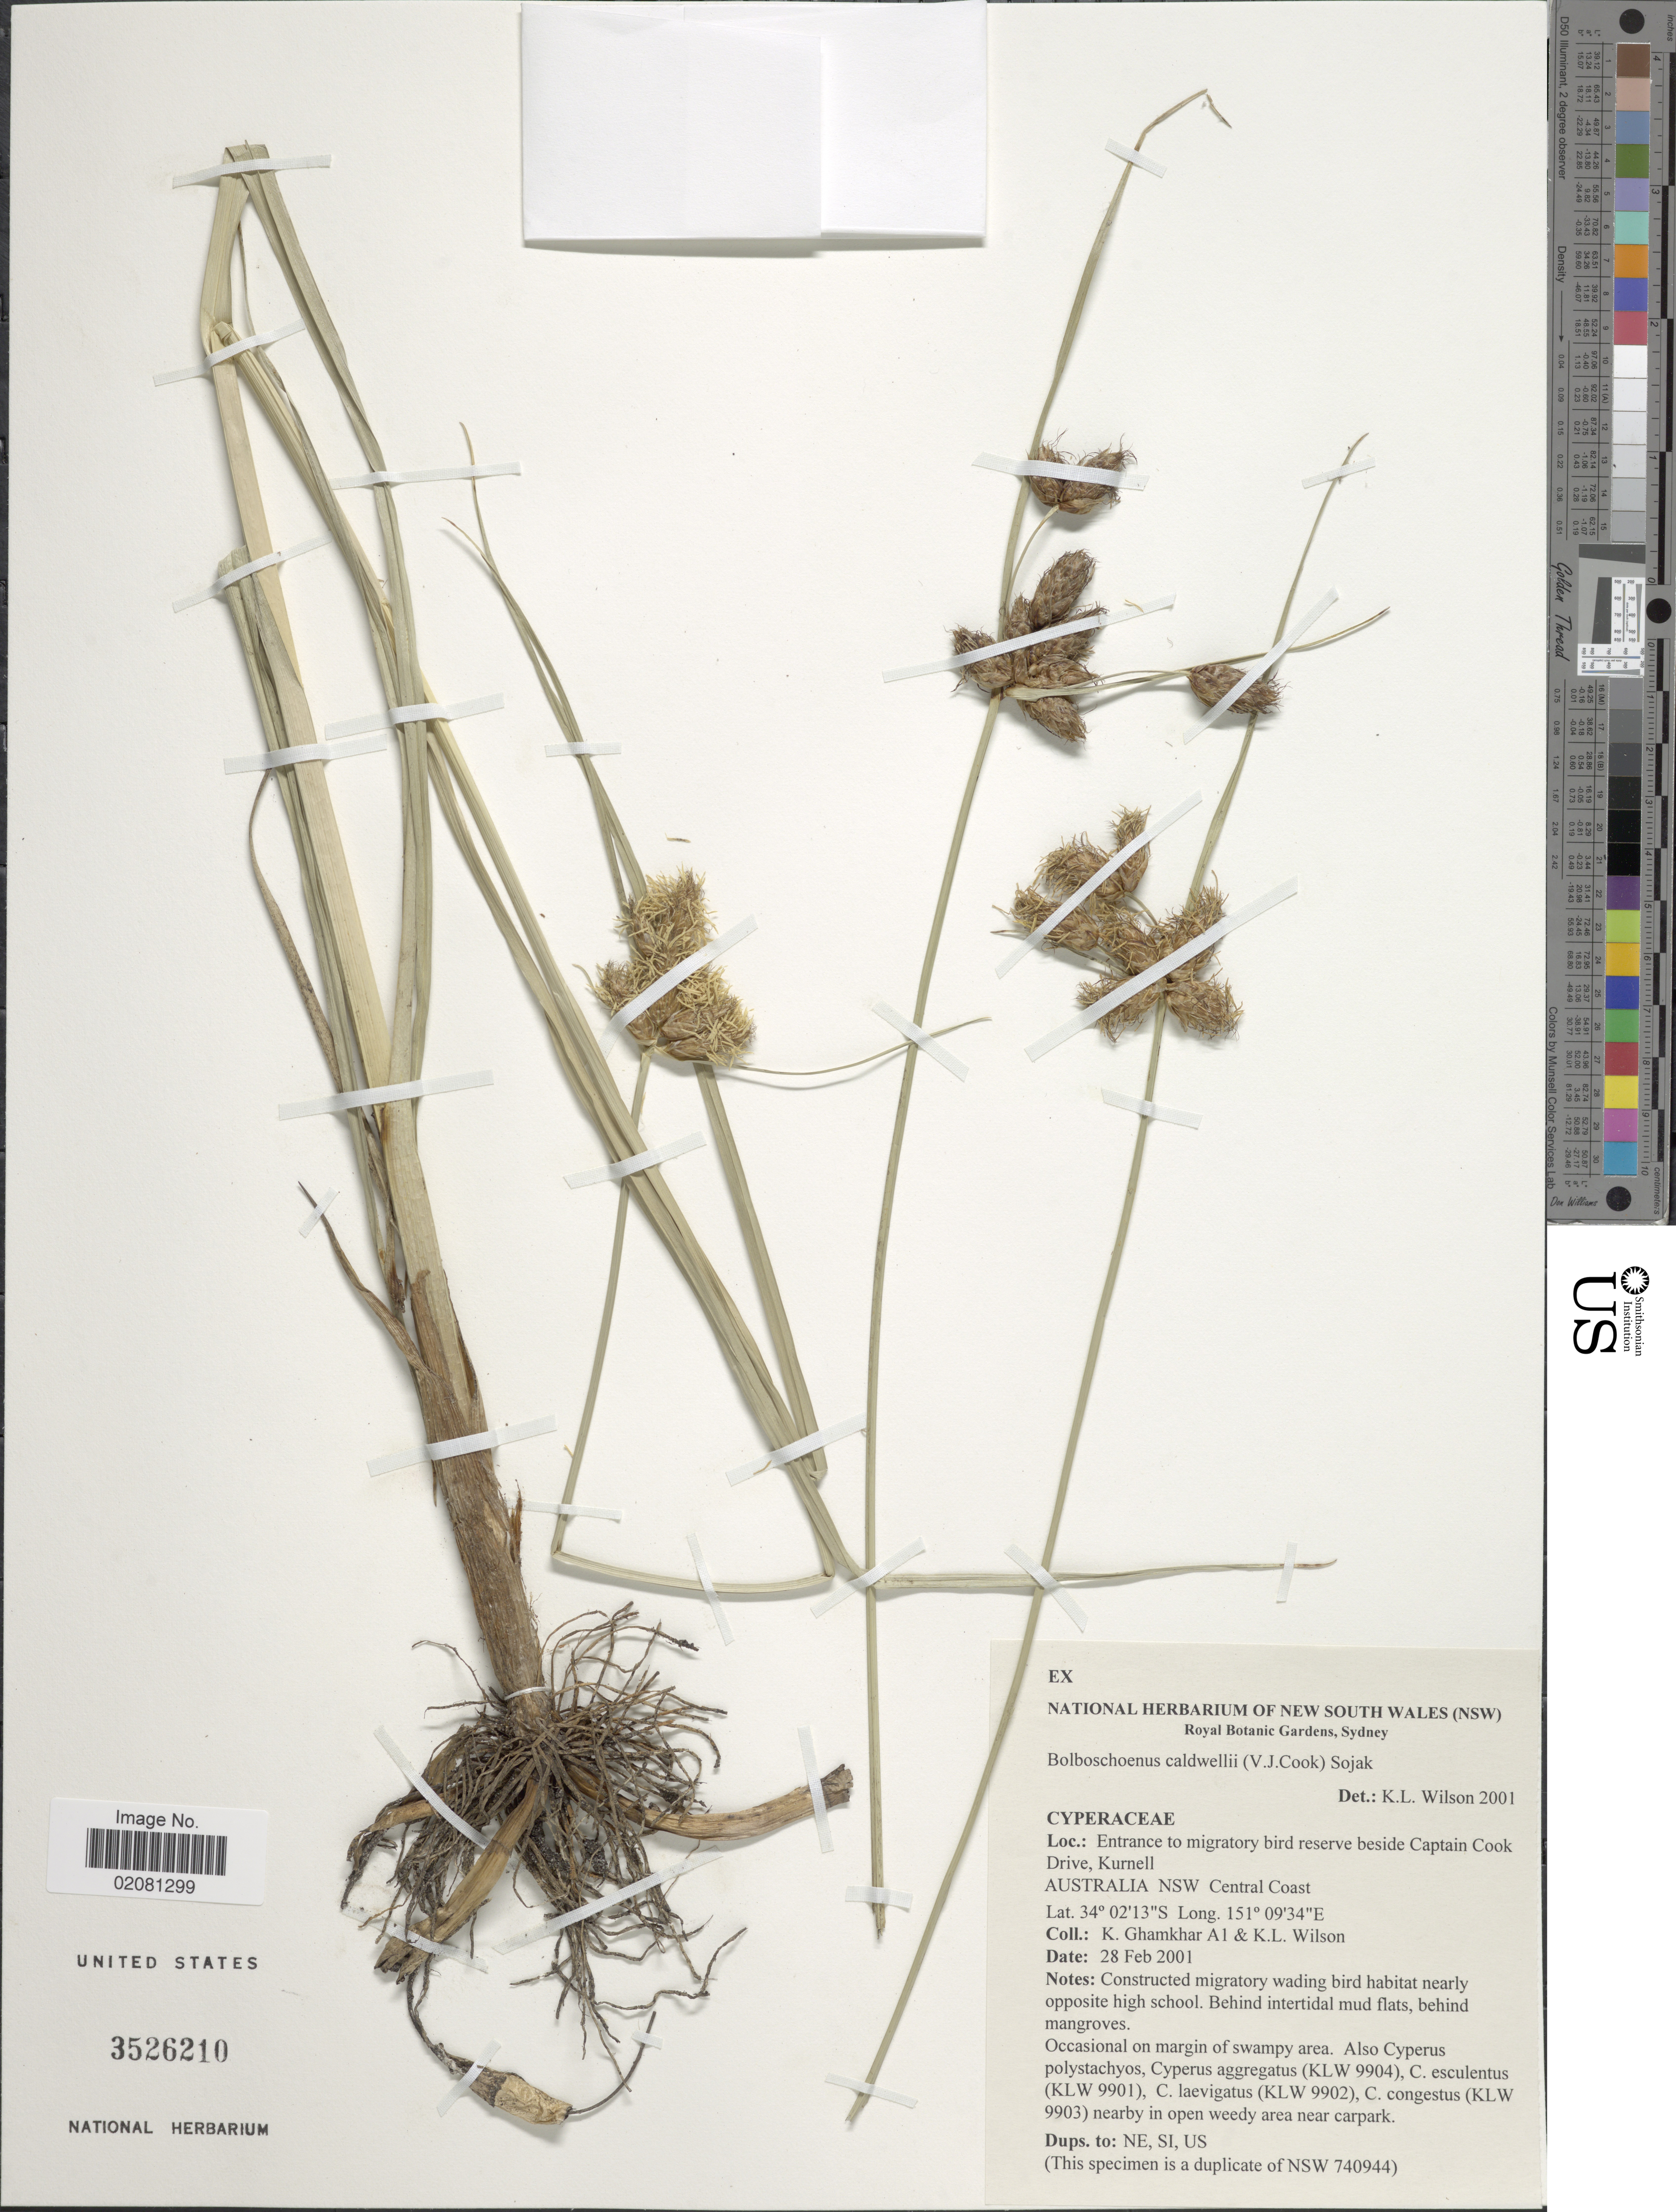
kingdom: Plantae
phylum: Tracheophyta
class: Liliopsida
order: Poales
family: Cyperaceae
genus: Bolboschoenus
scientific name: Bolboschoenus caldwellii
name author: (V.J. Cook) Soják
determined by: Wilson, K. L.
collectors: K. Ghamkhar & K. L. Wilson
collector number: A1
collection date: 2001-02-28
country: Australia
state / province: New South Wales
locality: Entrance to migratory bird reserve beside Captain Cook Drive, Kurnell, Central Coast.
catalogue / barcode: US 3526210